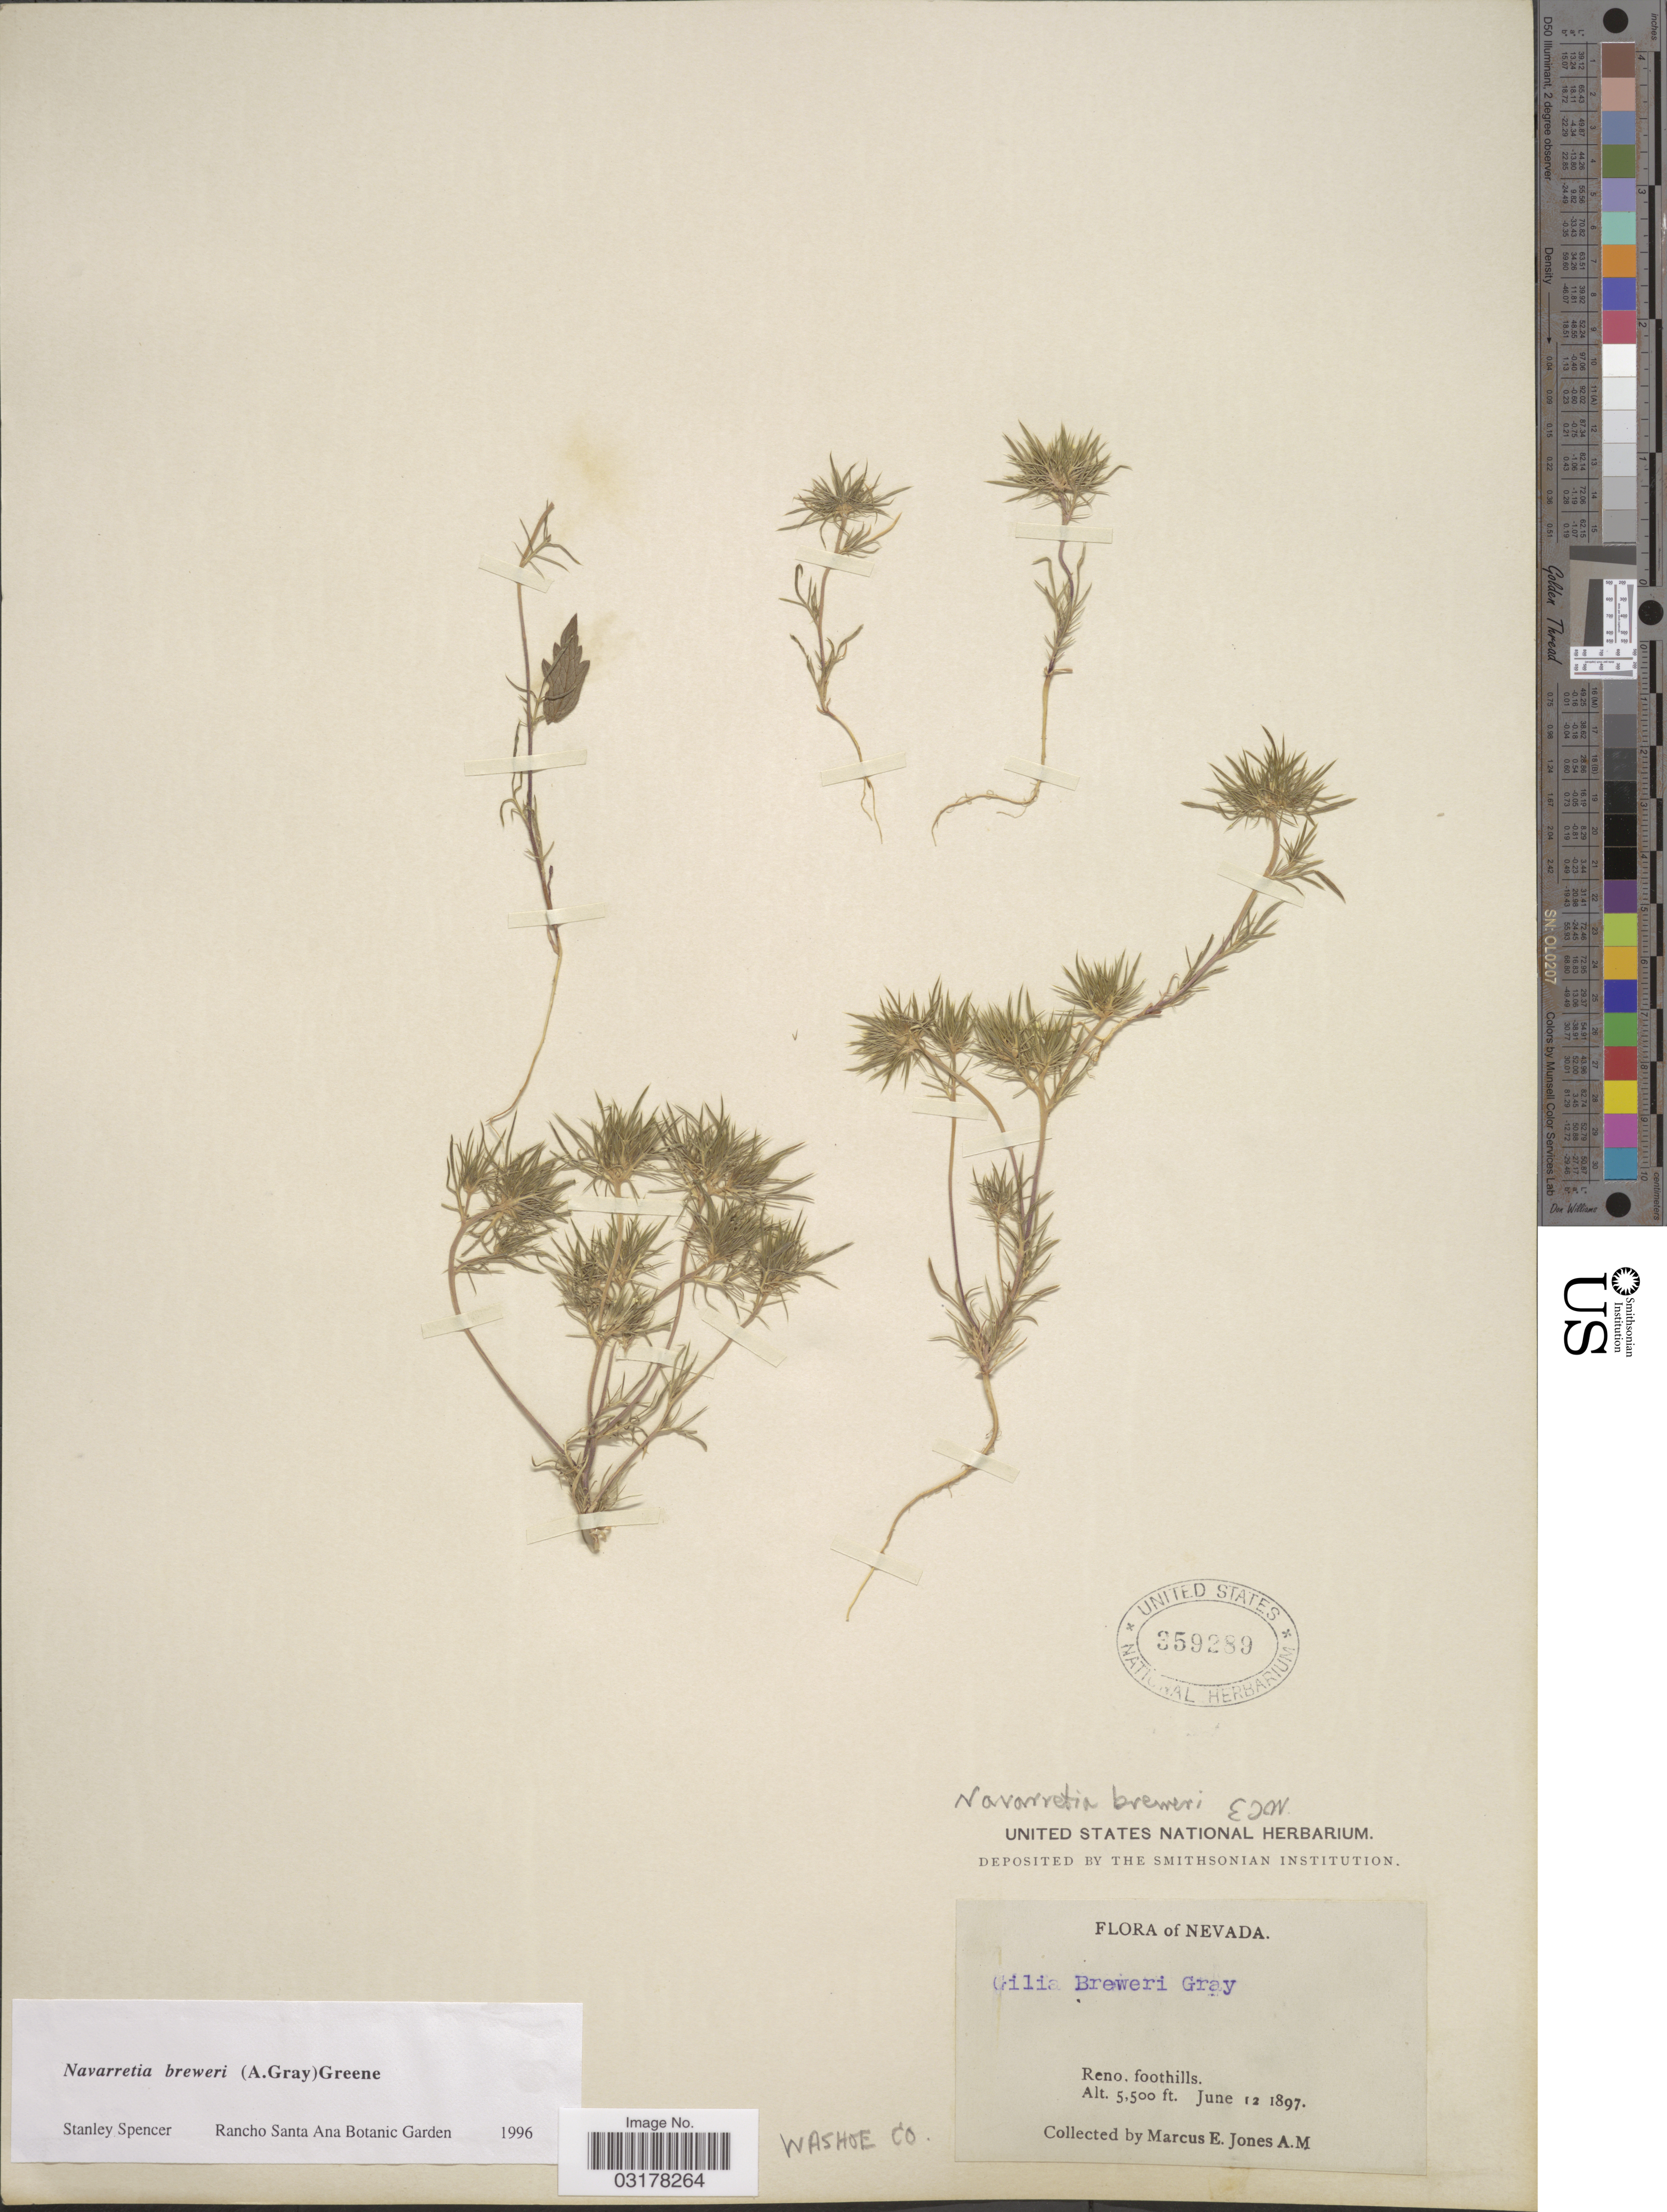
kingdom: Plantae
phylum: Tracheophyta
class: Magnoliopsida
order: Ericales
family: Polemoniaceae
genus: Navarretia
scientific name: Navarretia breweri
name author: (A. Gray) Greene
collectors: M. E. Jones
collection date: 1897-06-12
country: United States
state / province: Nevada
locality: Reno, foothills. Washoe Co.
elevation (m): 1676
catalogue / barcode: US 359289